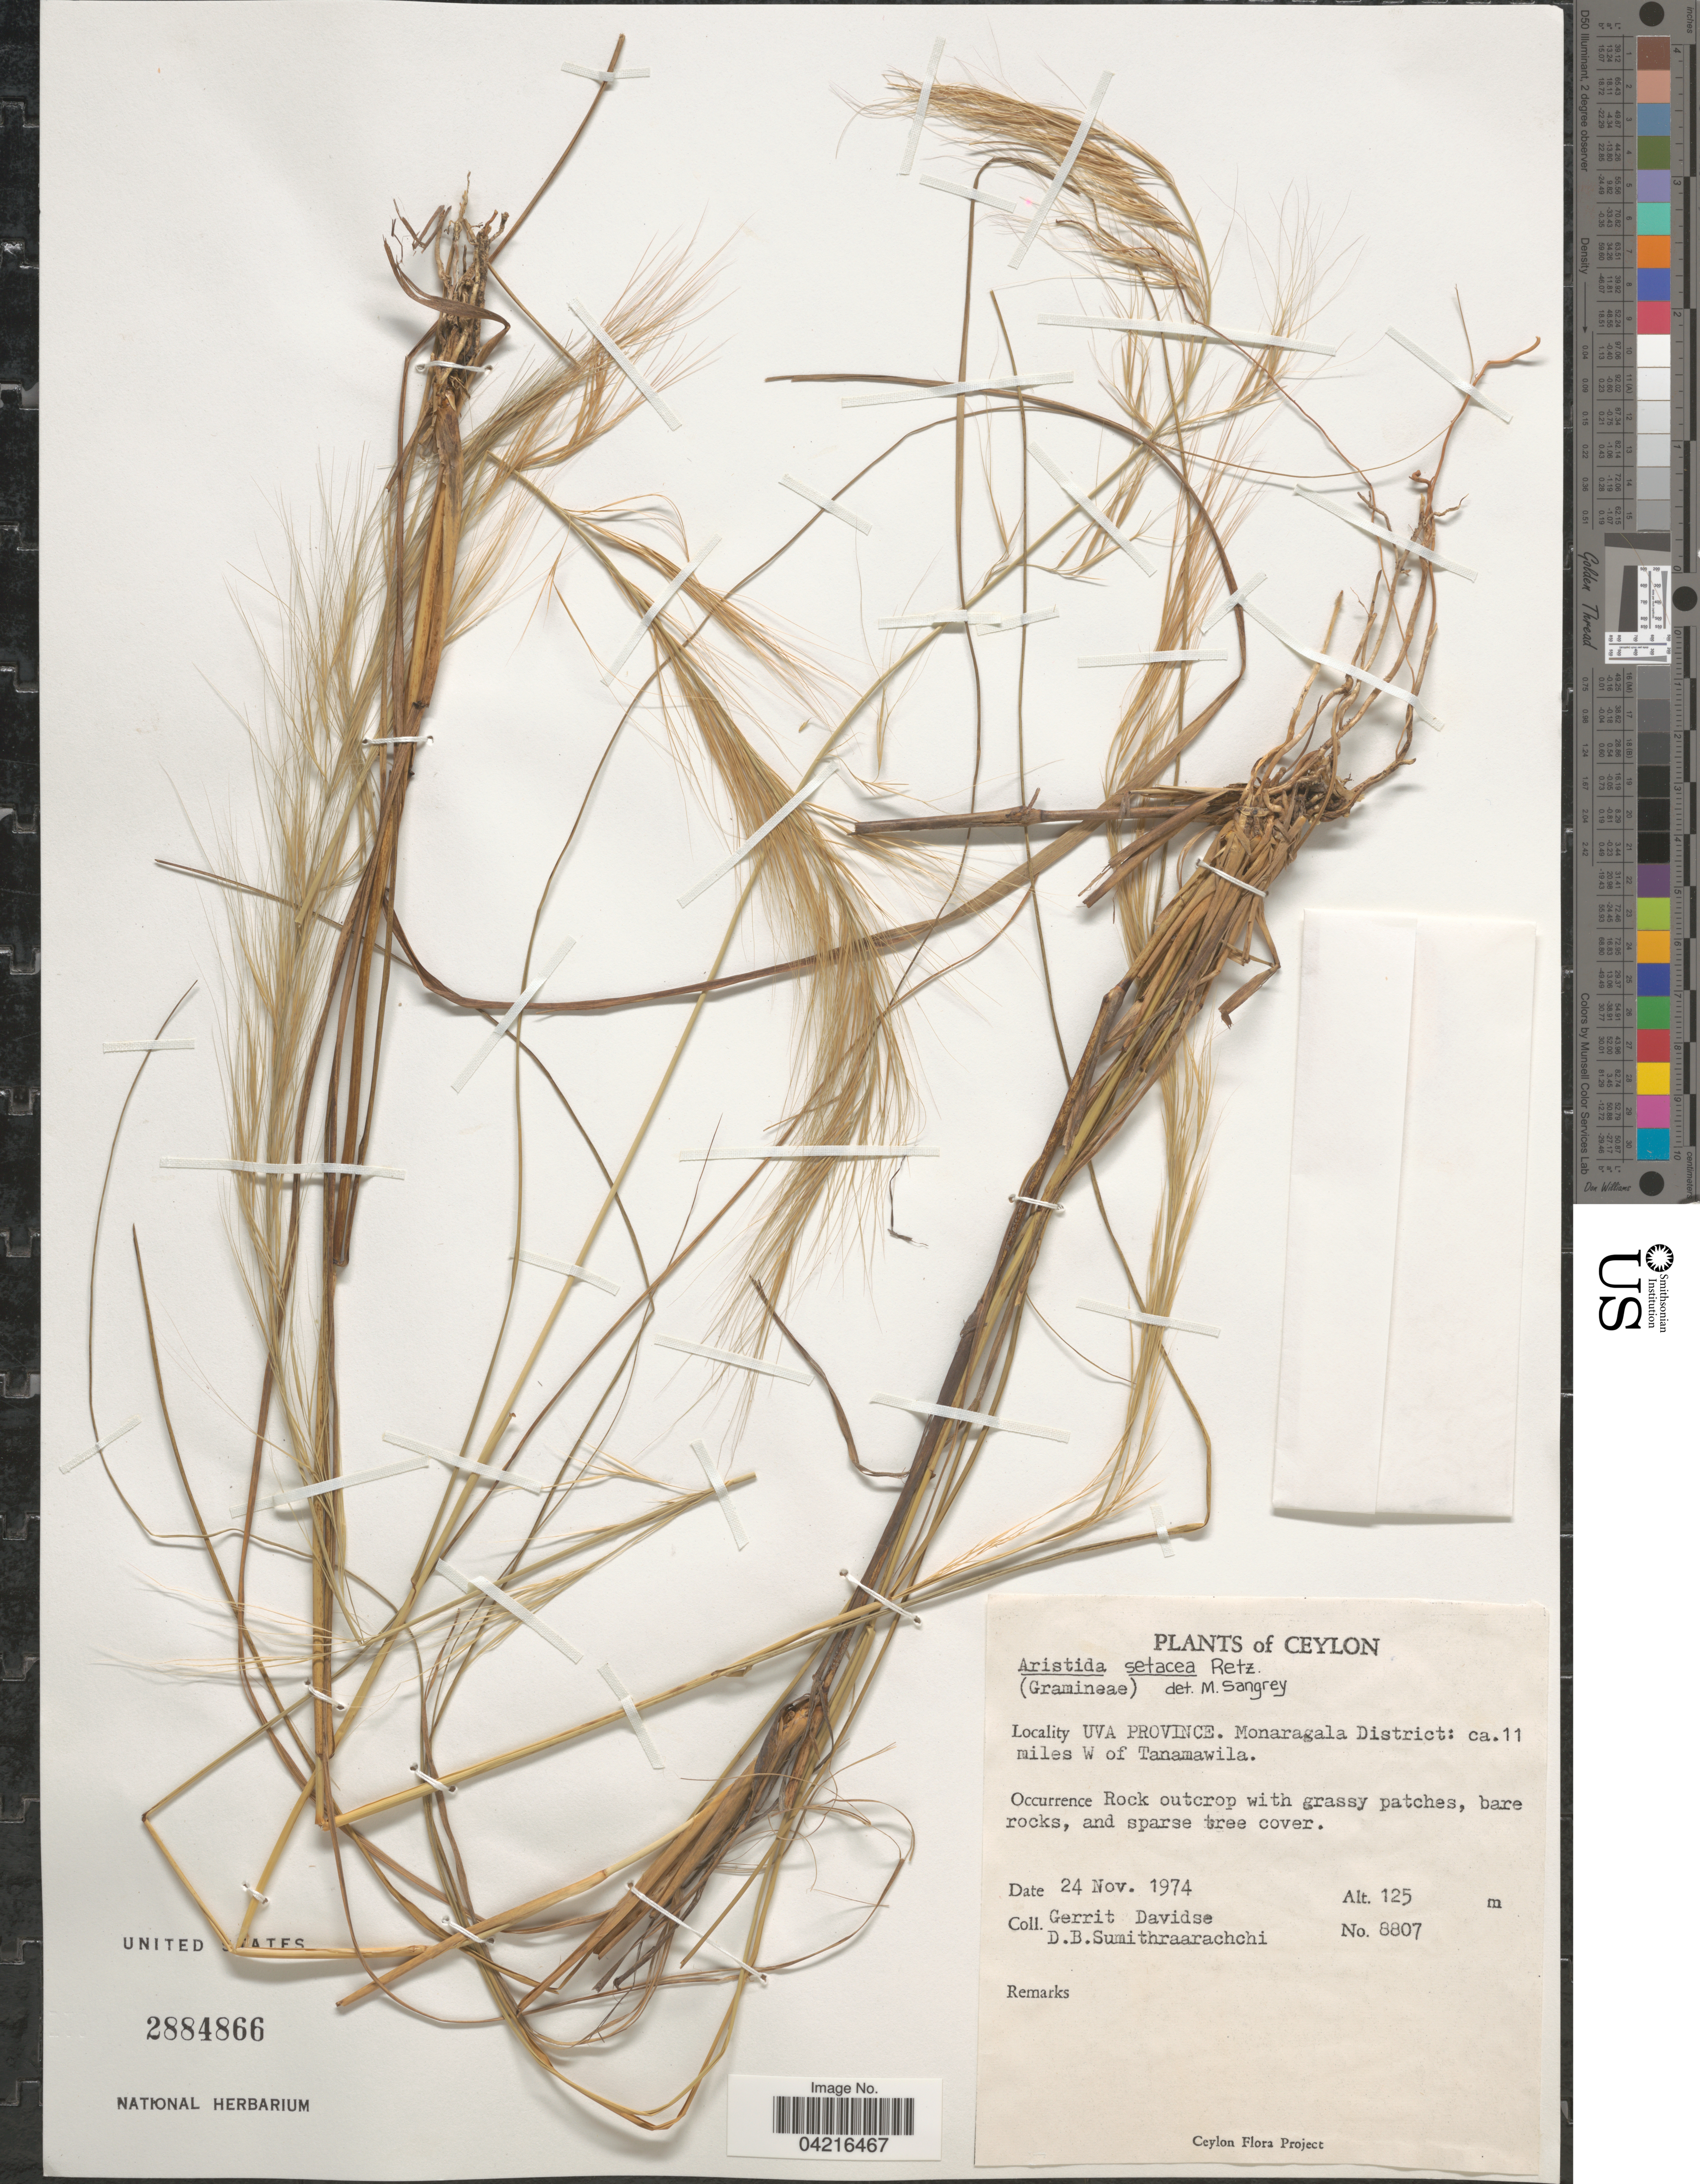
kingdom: Plantae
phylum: Tracheophyta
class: Liliopsida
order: Poales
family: Poaceae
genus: Aristida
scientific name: Aristida setacea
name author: Retz.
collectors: G. Davidse & D. B. Sumithraarachchi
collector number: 8807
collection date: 1974-11-24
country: Sri Lanka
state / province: Uva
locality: Ceylon. Monaragala District: ca. 11 miles W of Tanamawila.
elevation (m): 125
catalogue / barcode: US 2884866